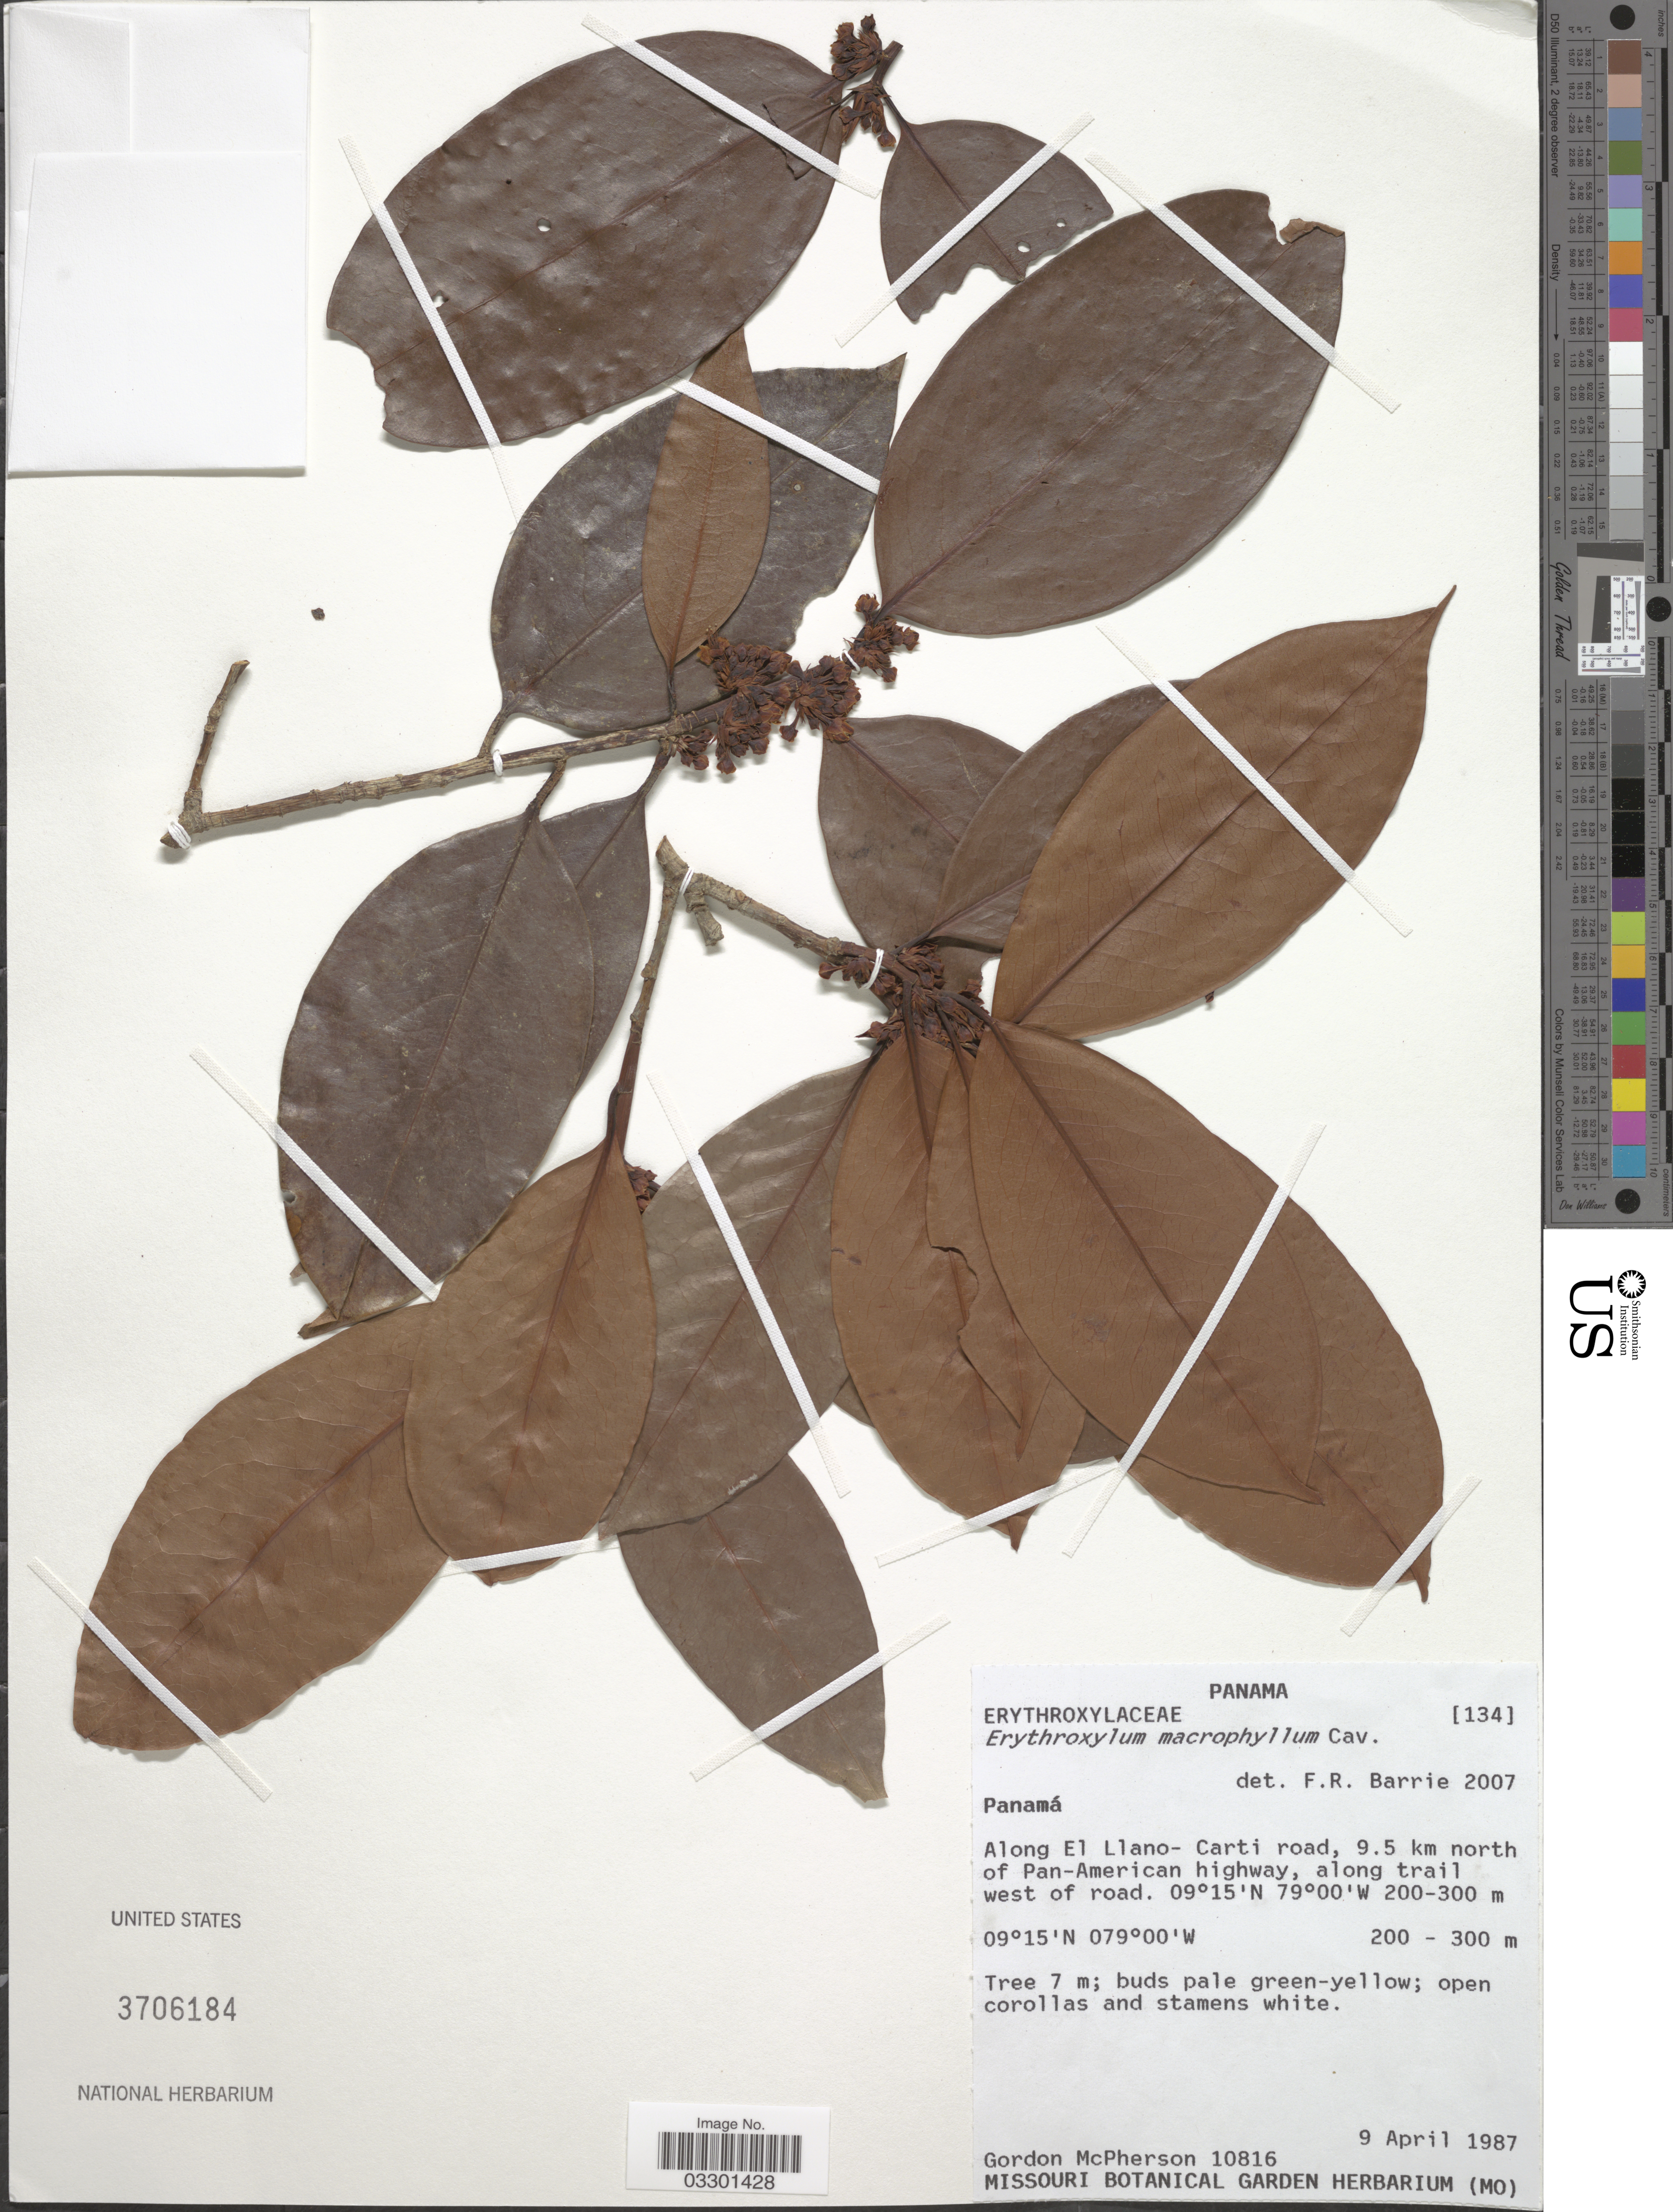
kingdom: Plantae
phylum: Tracheophyta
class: Magnoliopsida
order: Malpighiales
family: Erythroxylaceae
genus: Erythroxylum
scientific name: Erythroxylum macrophyllum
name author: Cav.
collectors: G. McPherson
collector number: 10816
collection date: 1987-04-09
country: Panama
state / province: Panamá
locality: Along El Llano- Carti road, 9.5 km north of Pan-American highway, along trail west of road.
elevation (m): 200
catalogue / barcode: US 3706184